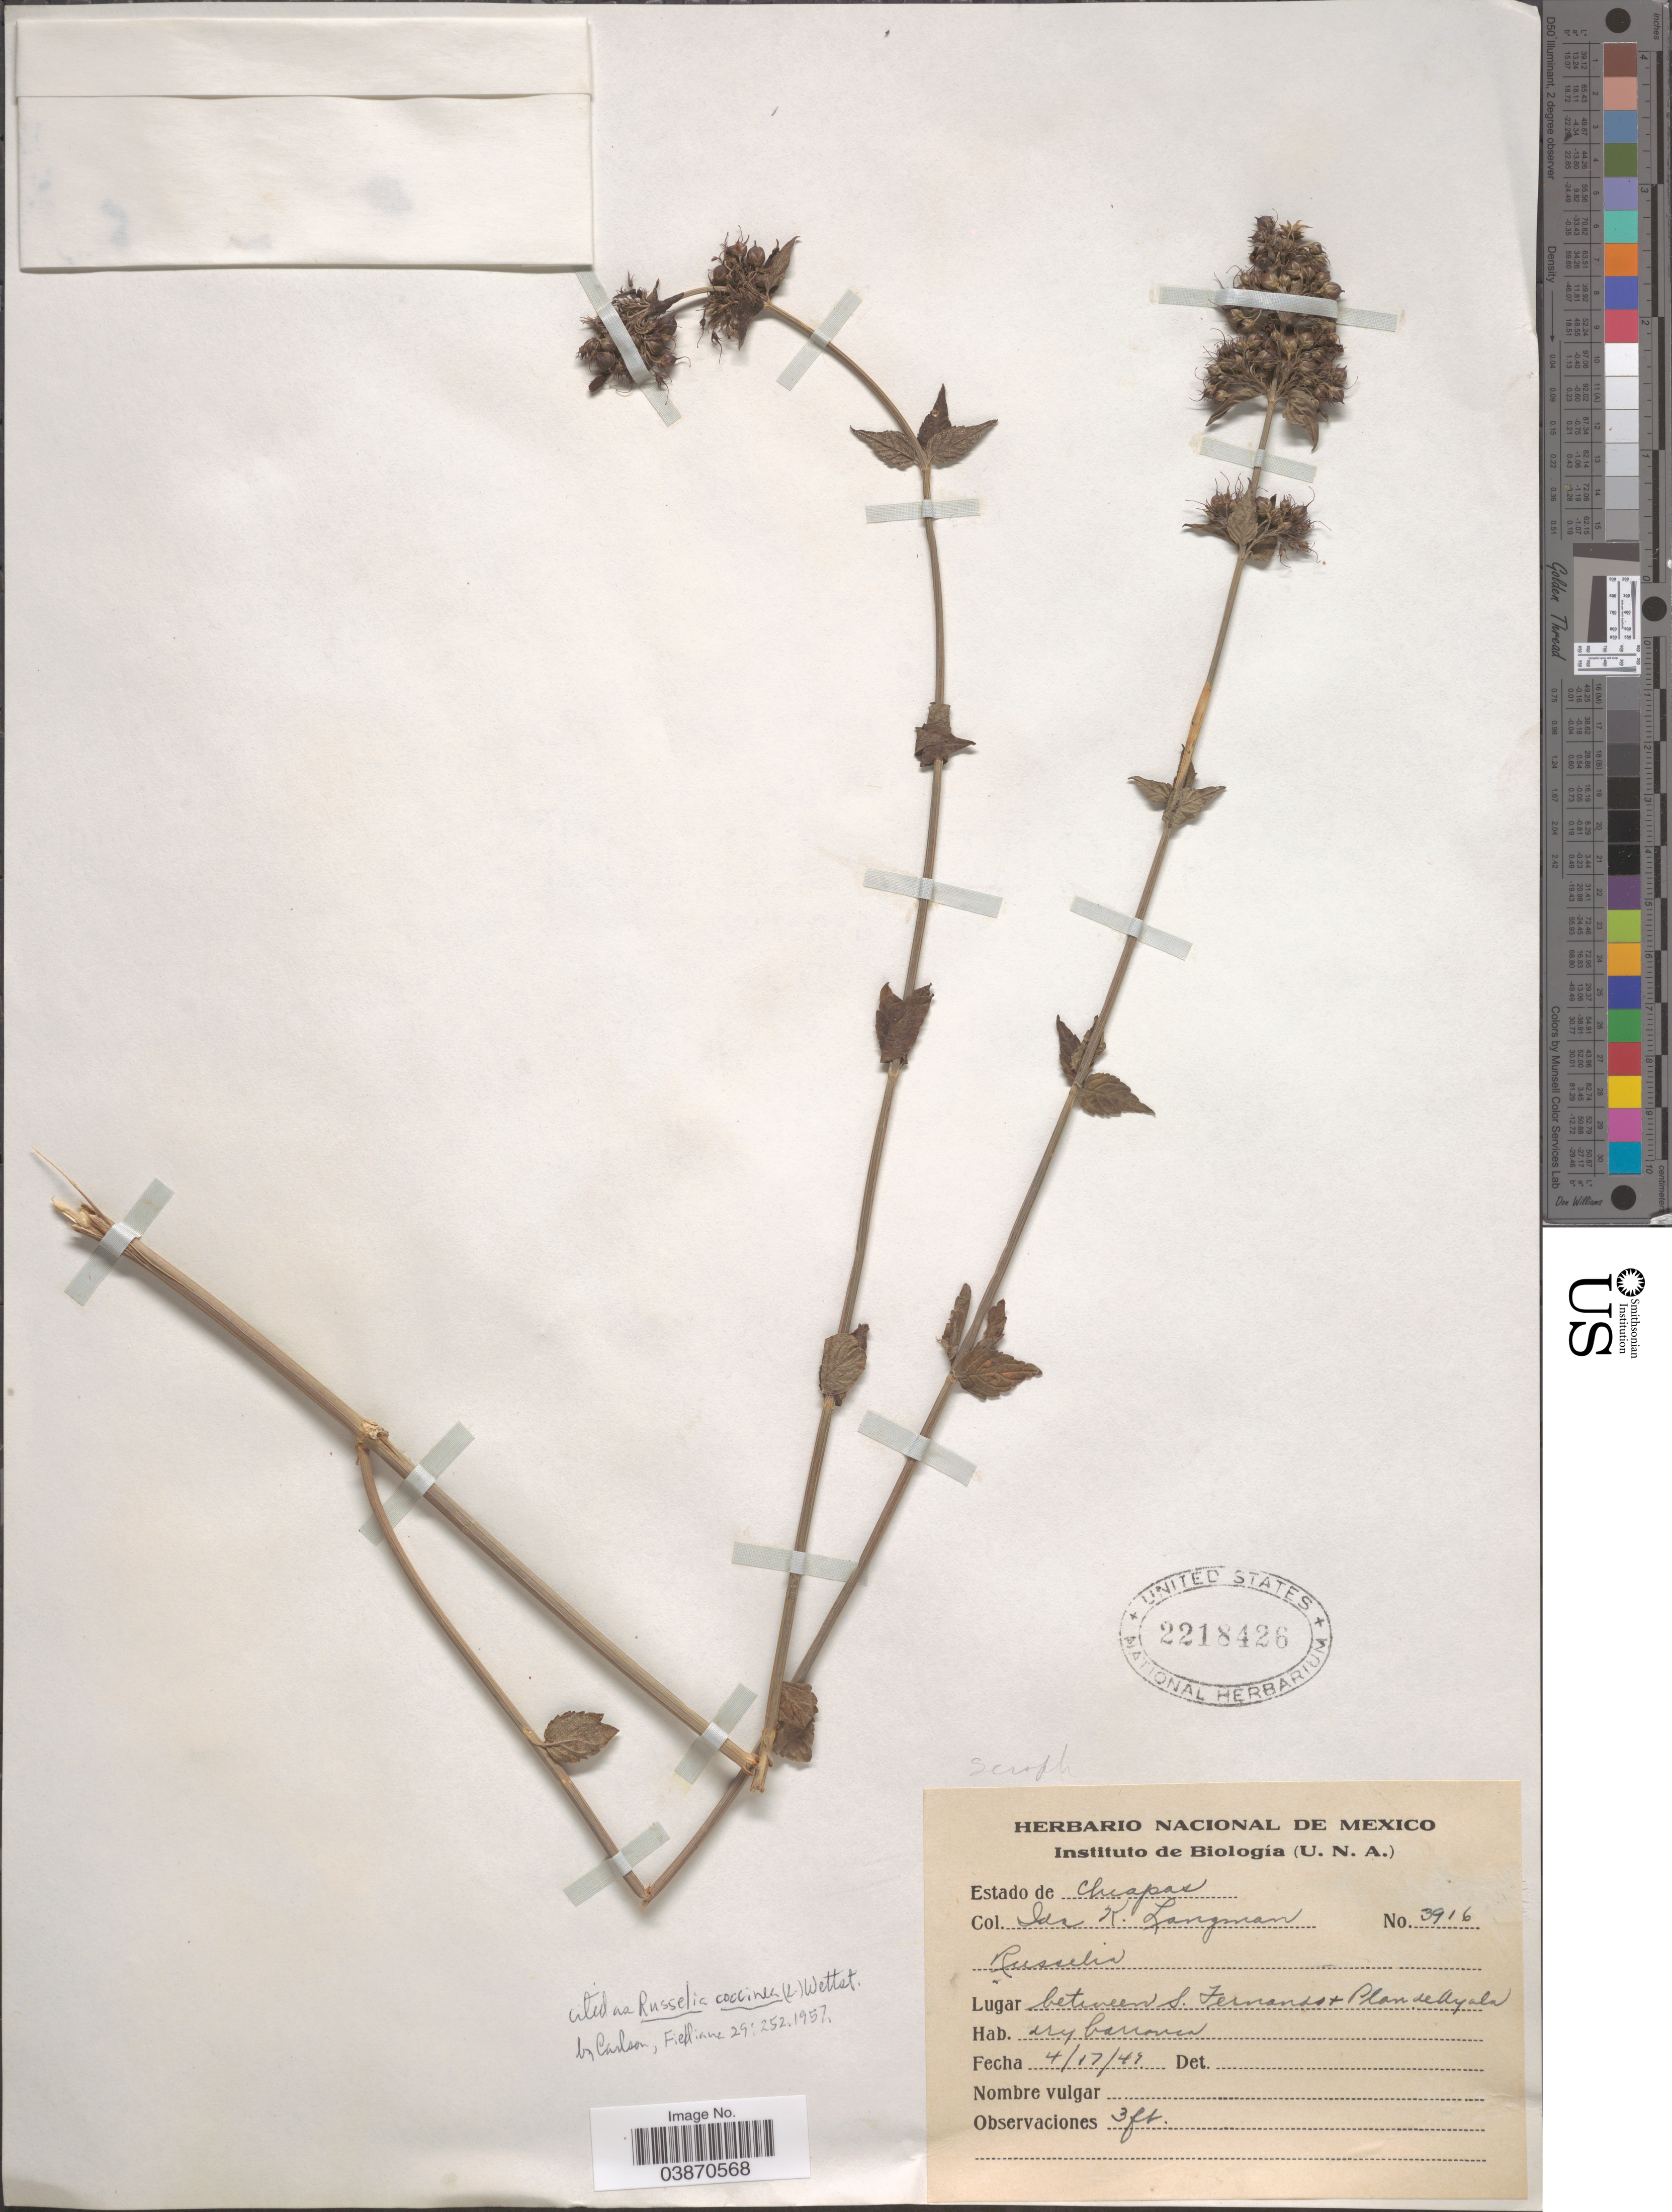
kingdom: Plantae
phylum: Tracheophyta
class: Magnoliopsida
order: Lamiales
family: Plantaginaceae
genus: Russelia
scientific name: Russelia coccinea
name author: (L.) Wettst.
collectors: I. K. Langman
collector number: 3916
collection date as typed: Transcribed d/m/y: 17/4/47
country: Mexico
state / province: Chiapas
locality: Between S. Fernando & Plan de Ayala.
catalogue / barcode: US 2218426